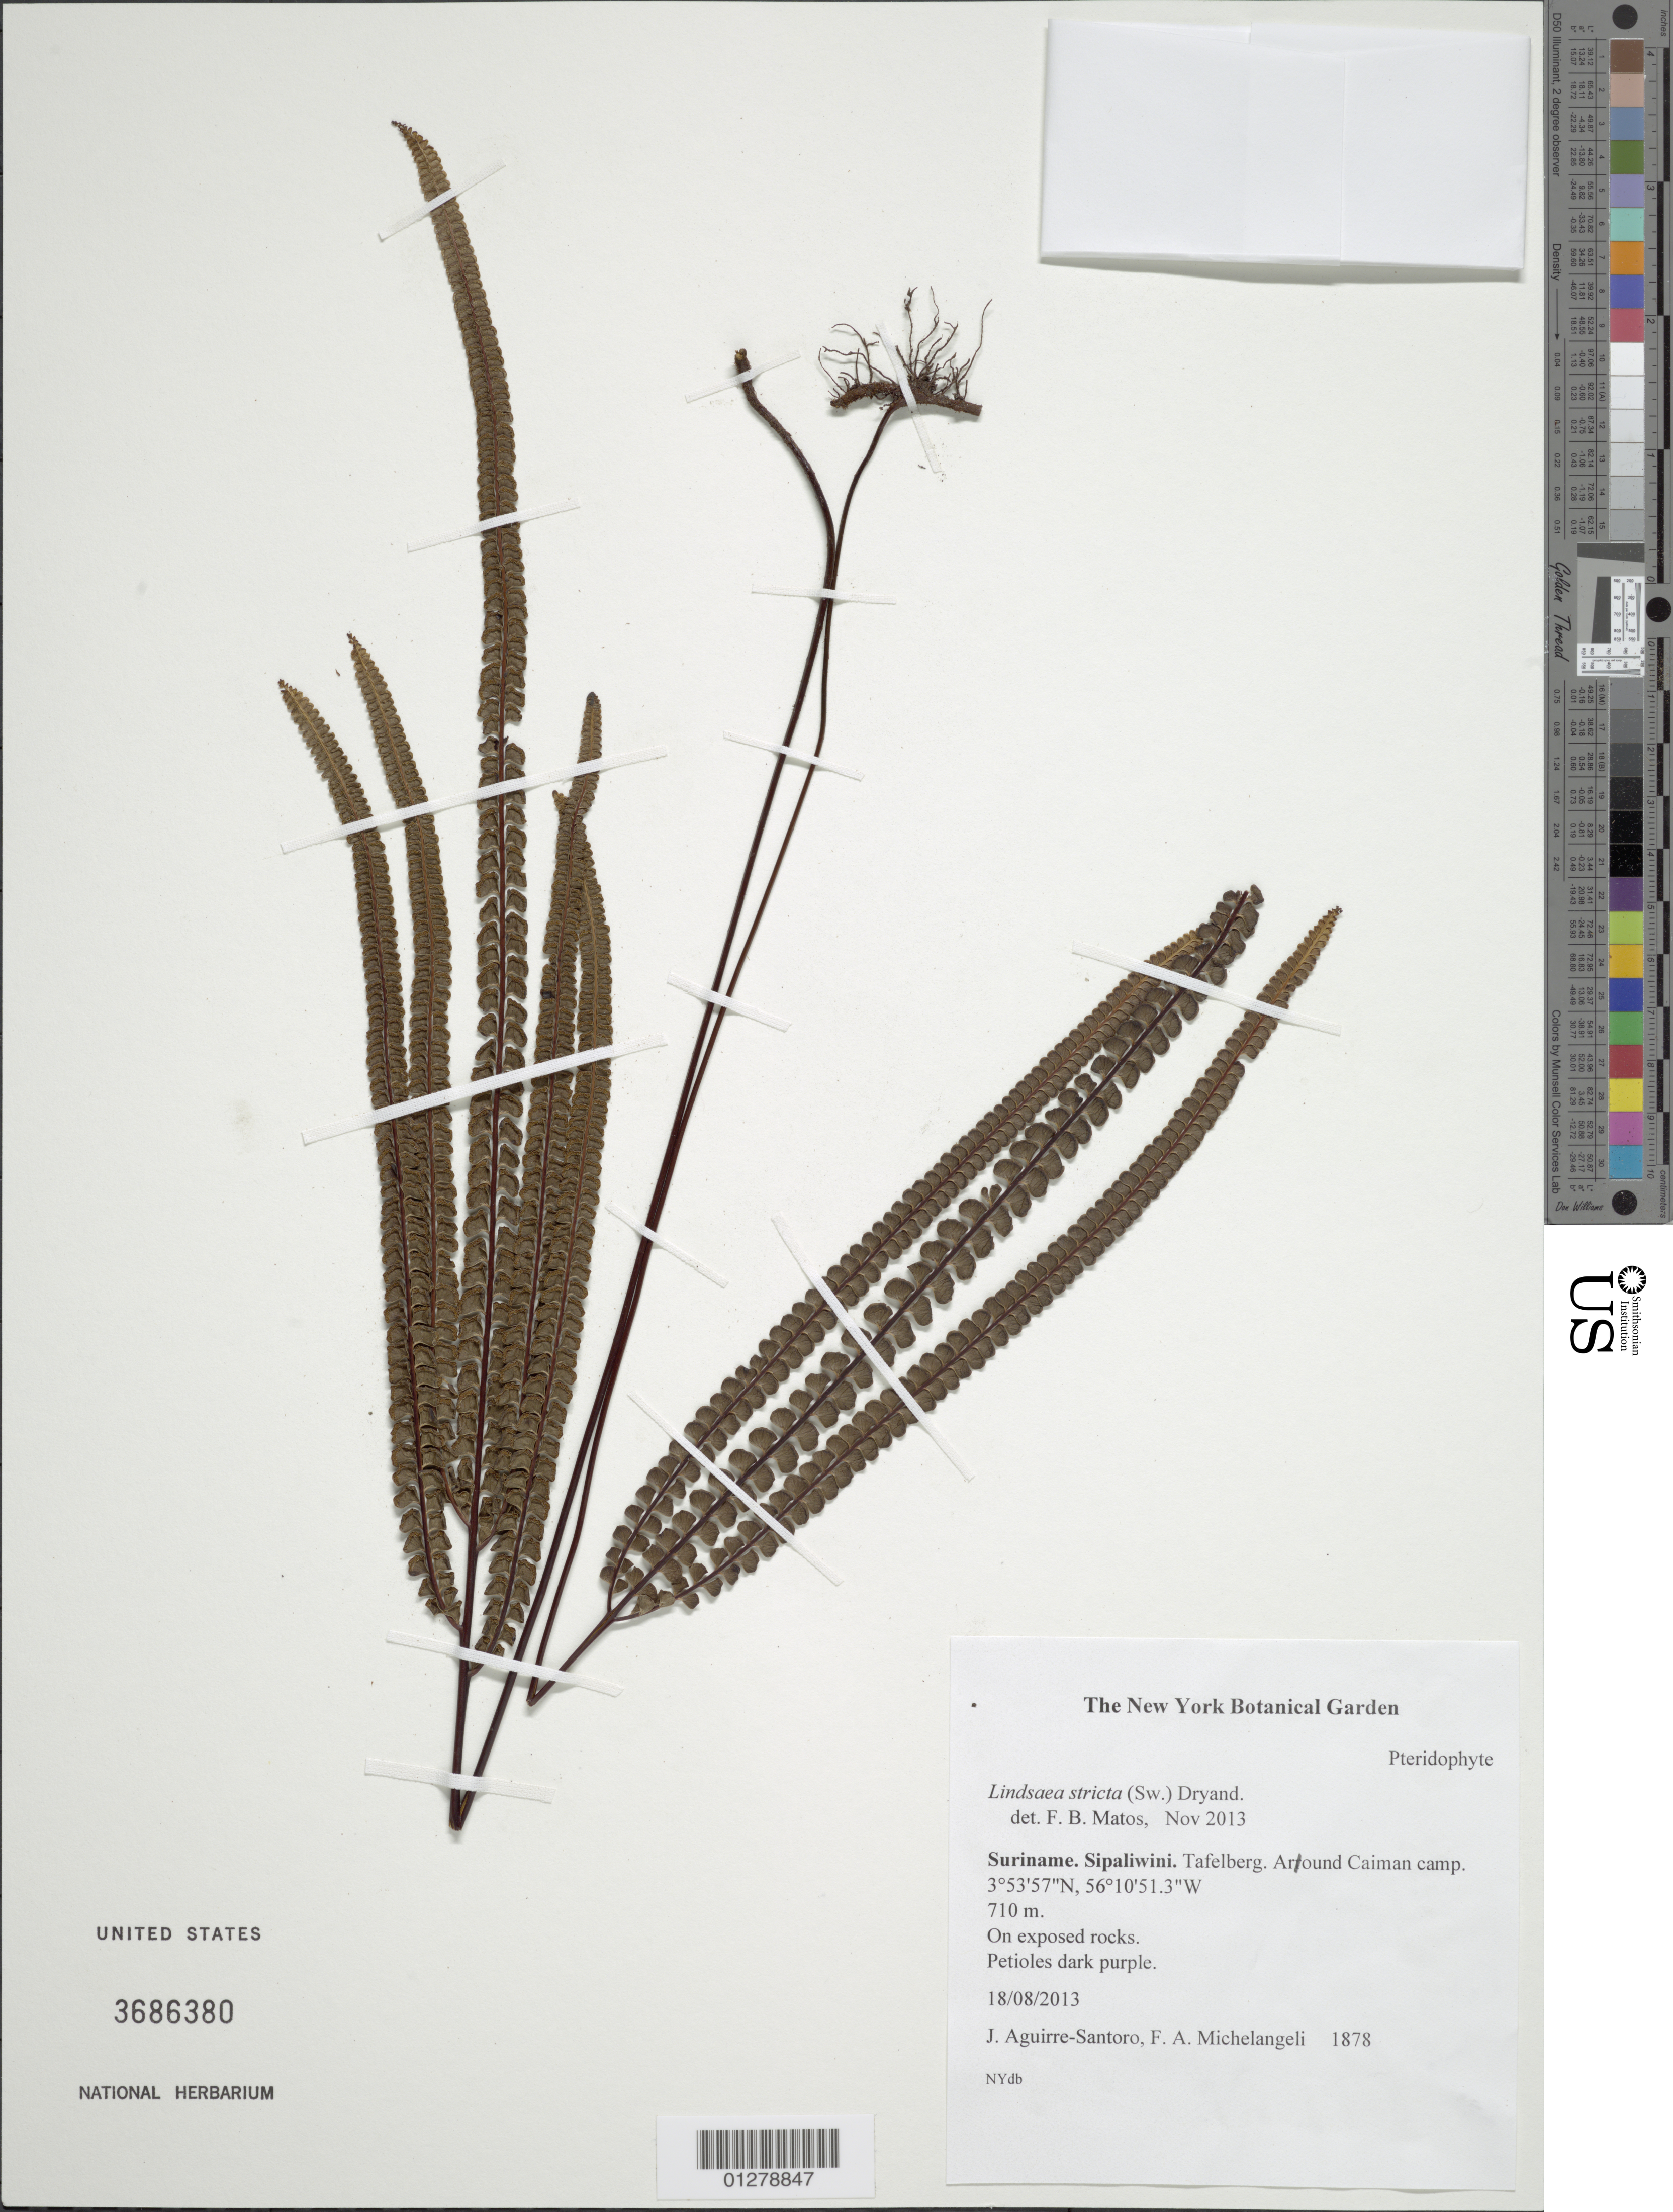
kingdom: Plantae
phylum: Tracheophyta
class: Polypodiopsida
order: Polypodiales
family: Lindsaeaceae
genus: Lindsaea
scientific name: Lindsaea stricta var. stricta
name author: (Sw.) Dryand.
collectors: F. A. Michelangeli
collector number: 1878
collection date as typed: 18 Aug 2013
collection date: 2013-08-18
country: Suriname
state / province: Sipaliwini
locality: Tafelberg. Around Caiman camp.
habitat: on exposed rocks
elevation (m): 710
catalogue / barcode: US 3686380